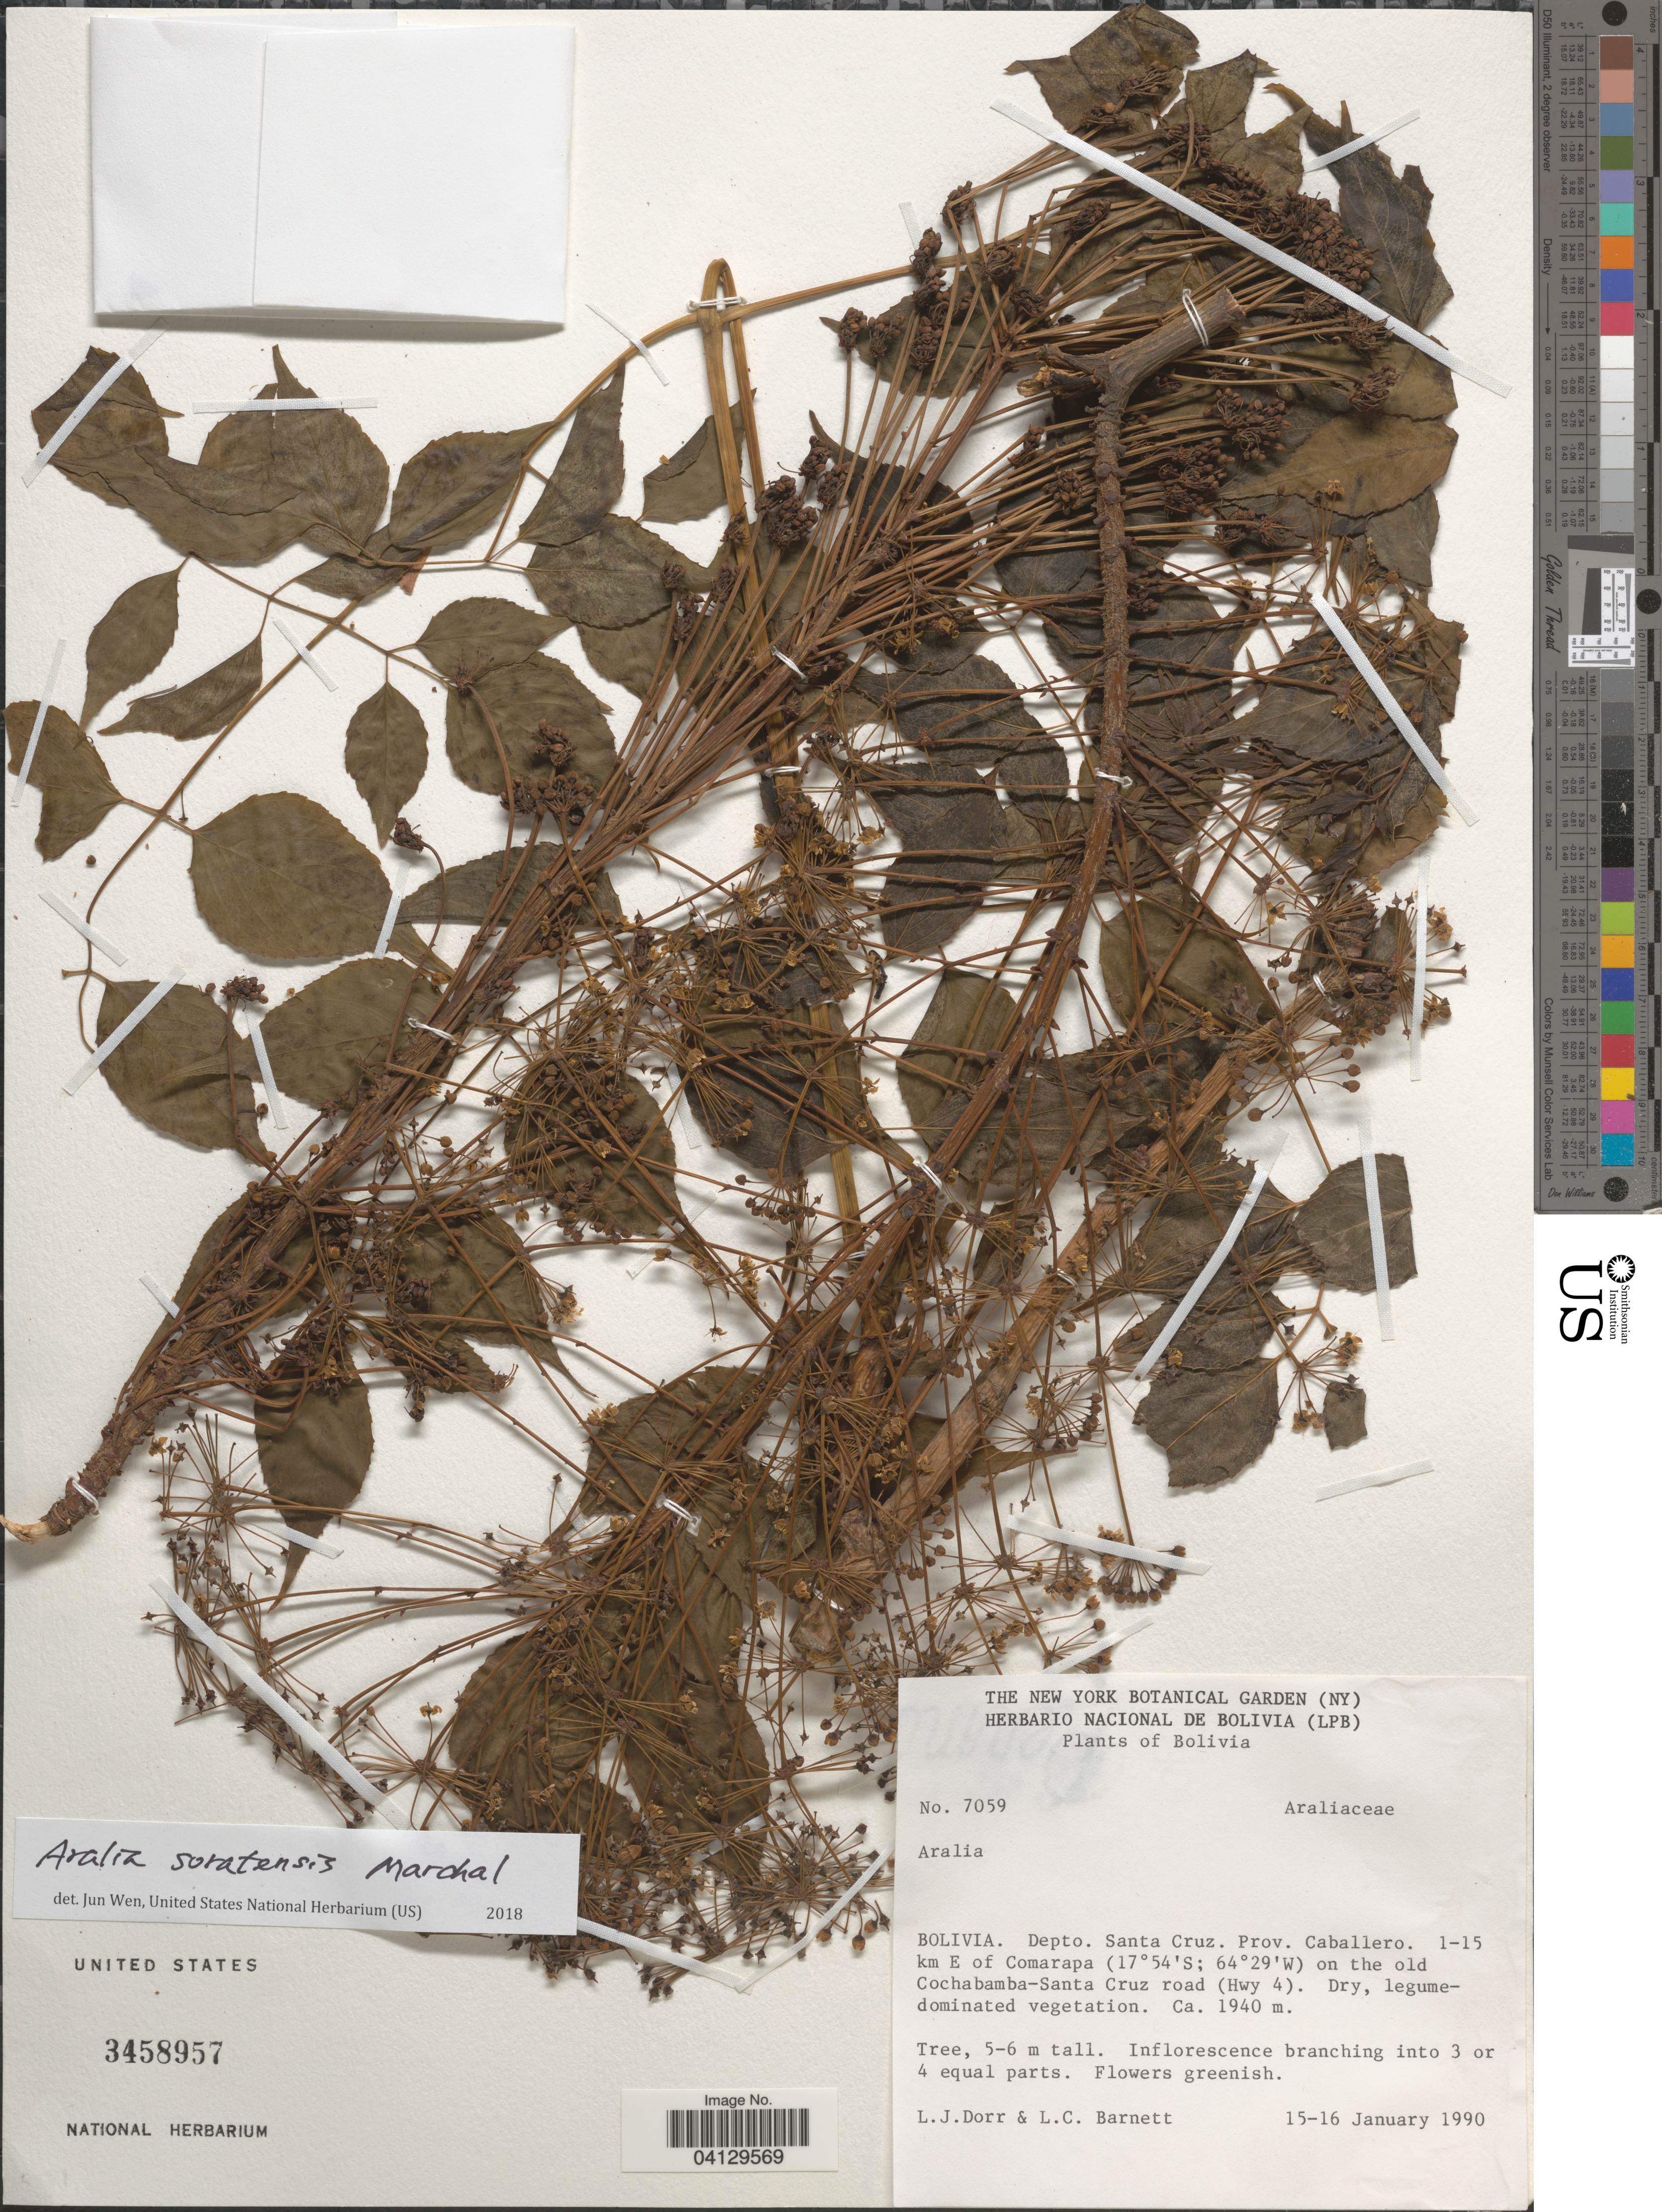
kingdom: Plantae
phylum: Tracheophyta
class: Magnoliopsida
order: Apiales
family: Araliaceae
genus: Aralia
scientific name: Aralia soratensis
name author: Marchal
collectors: L. J. Dorr & L. C. Barnett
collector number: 7059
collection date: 1990-01-15/1990-01-16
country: Bolivia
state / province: Santa Cruz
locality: Depto. Santa Cruz. Prov. Caballero. 1-15 km E of Comarapa on the old Cochabamba-Santa Cruz road (Hwy 4).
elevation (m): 1940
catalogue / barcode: US 3458957